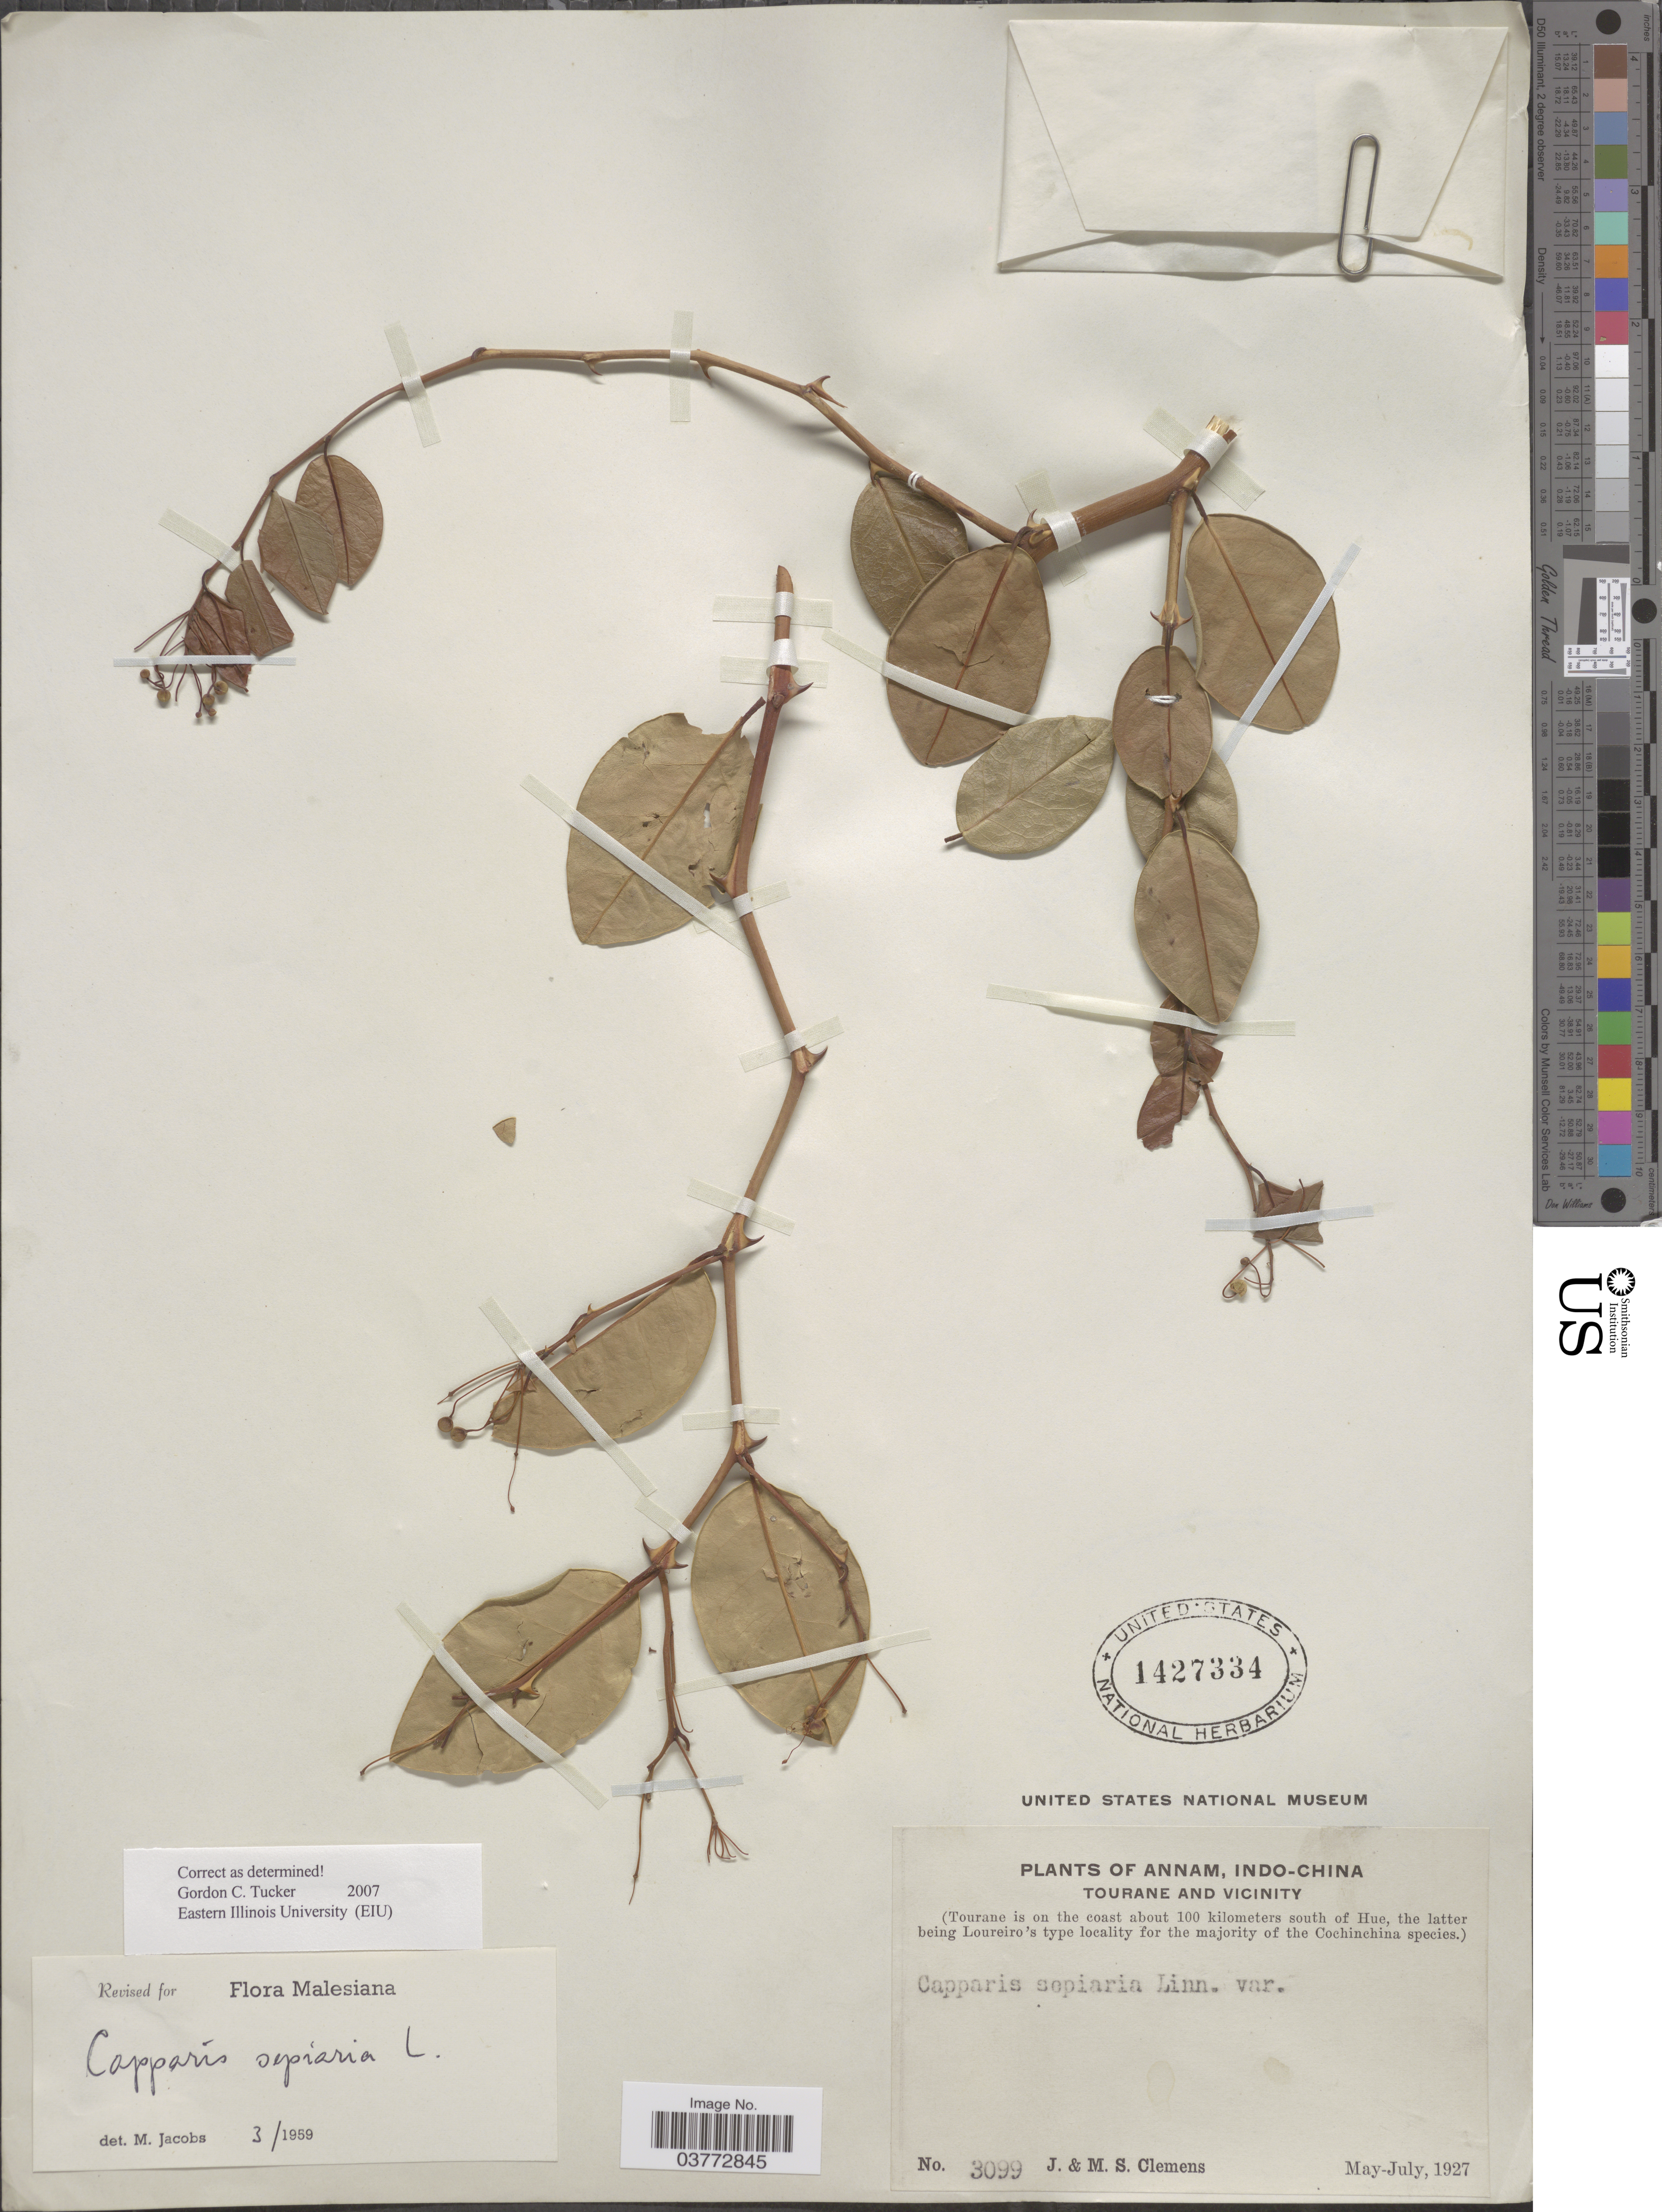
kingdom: Plantae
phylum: Tracheophyta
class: Magnoliopsida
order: Brassicales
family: Capparaceae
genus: Capparis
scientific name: Capparis sepiaria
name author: L.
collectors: J. Clemens & M. S. Clemens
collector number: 3099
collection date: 1927-05/1927-07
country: Vietnam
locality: Annam. Tourane and vicinity. Tourane is on the coast about 100 kilometers south of Hue.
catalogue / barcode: US 1427334